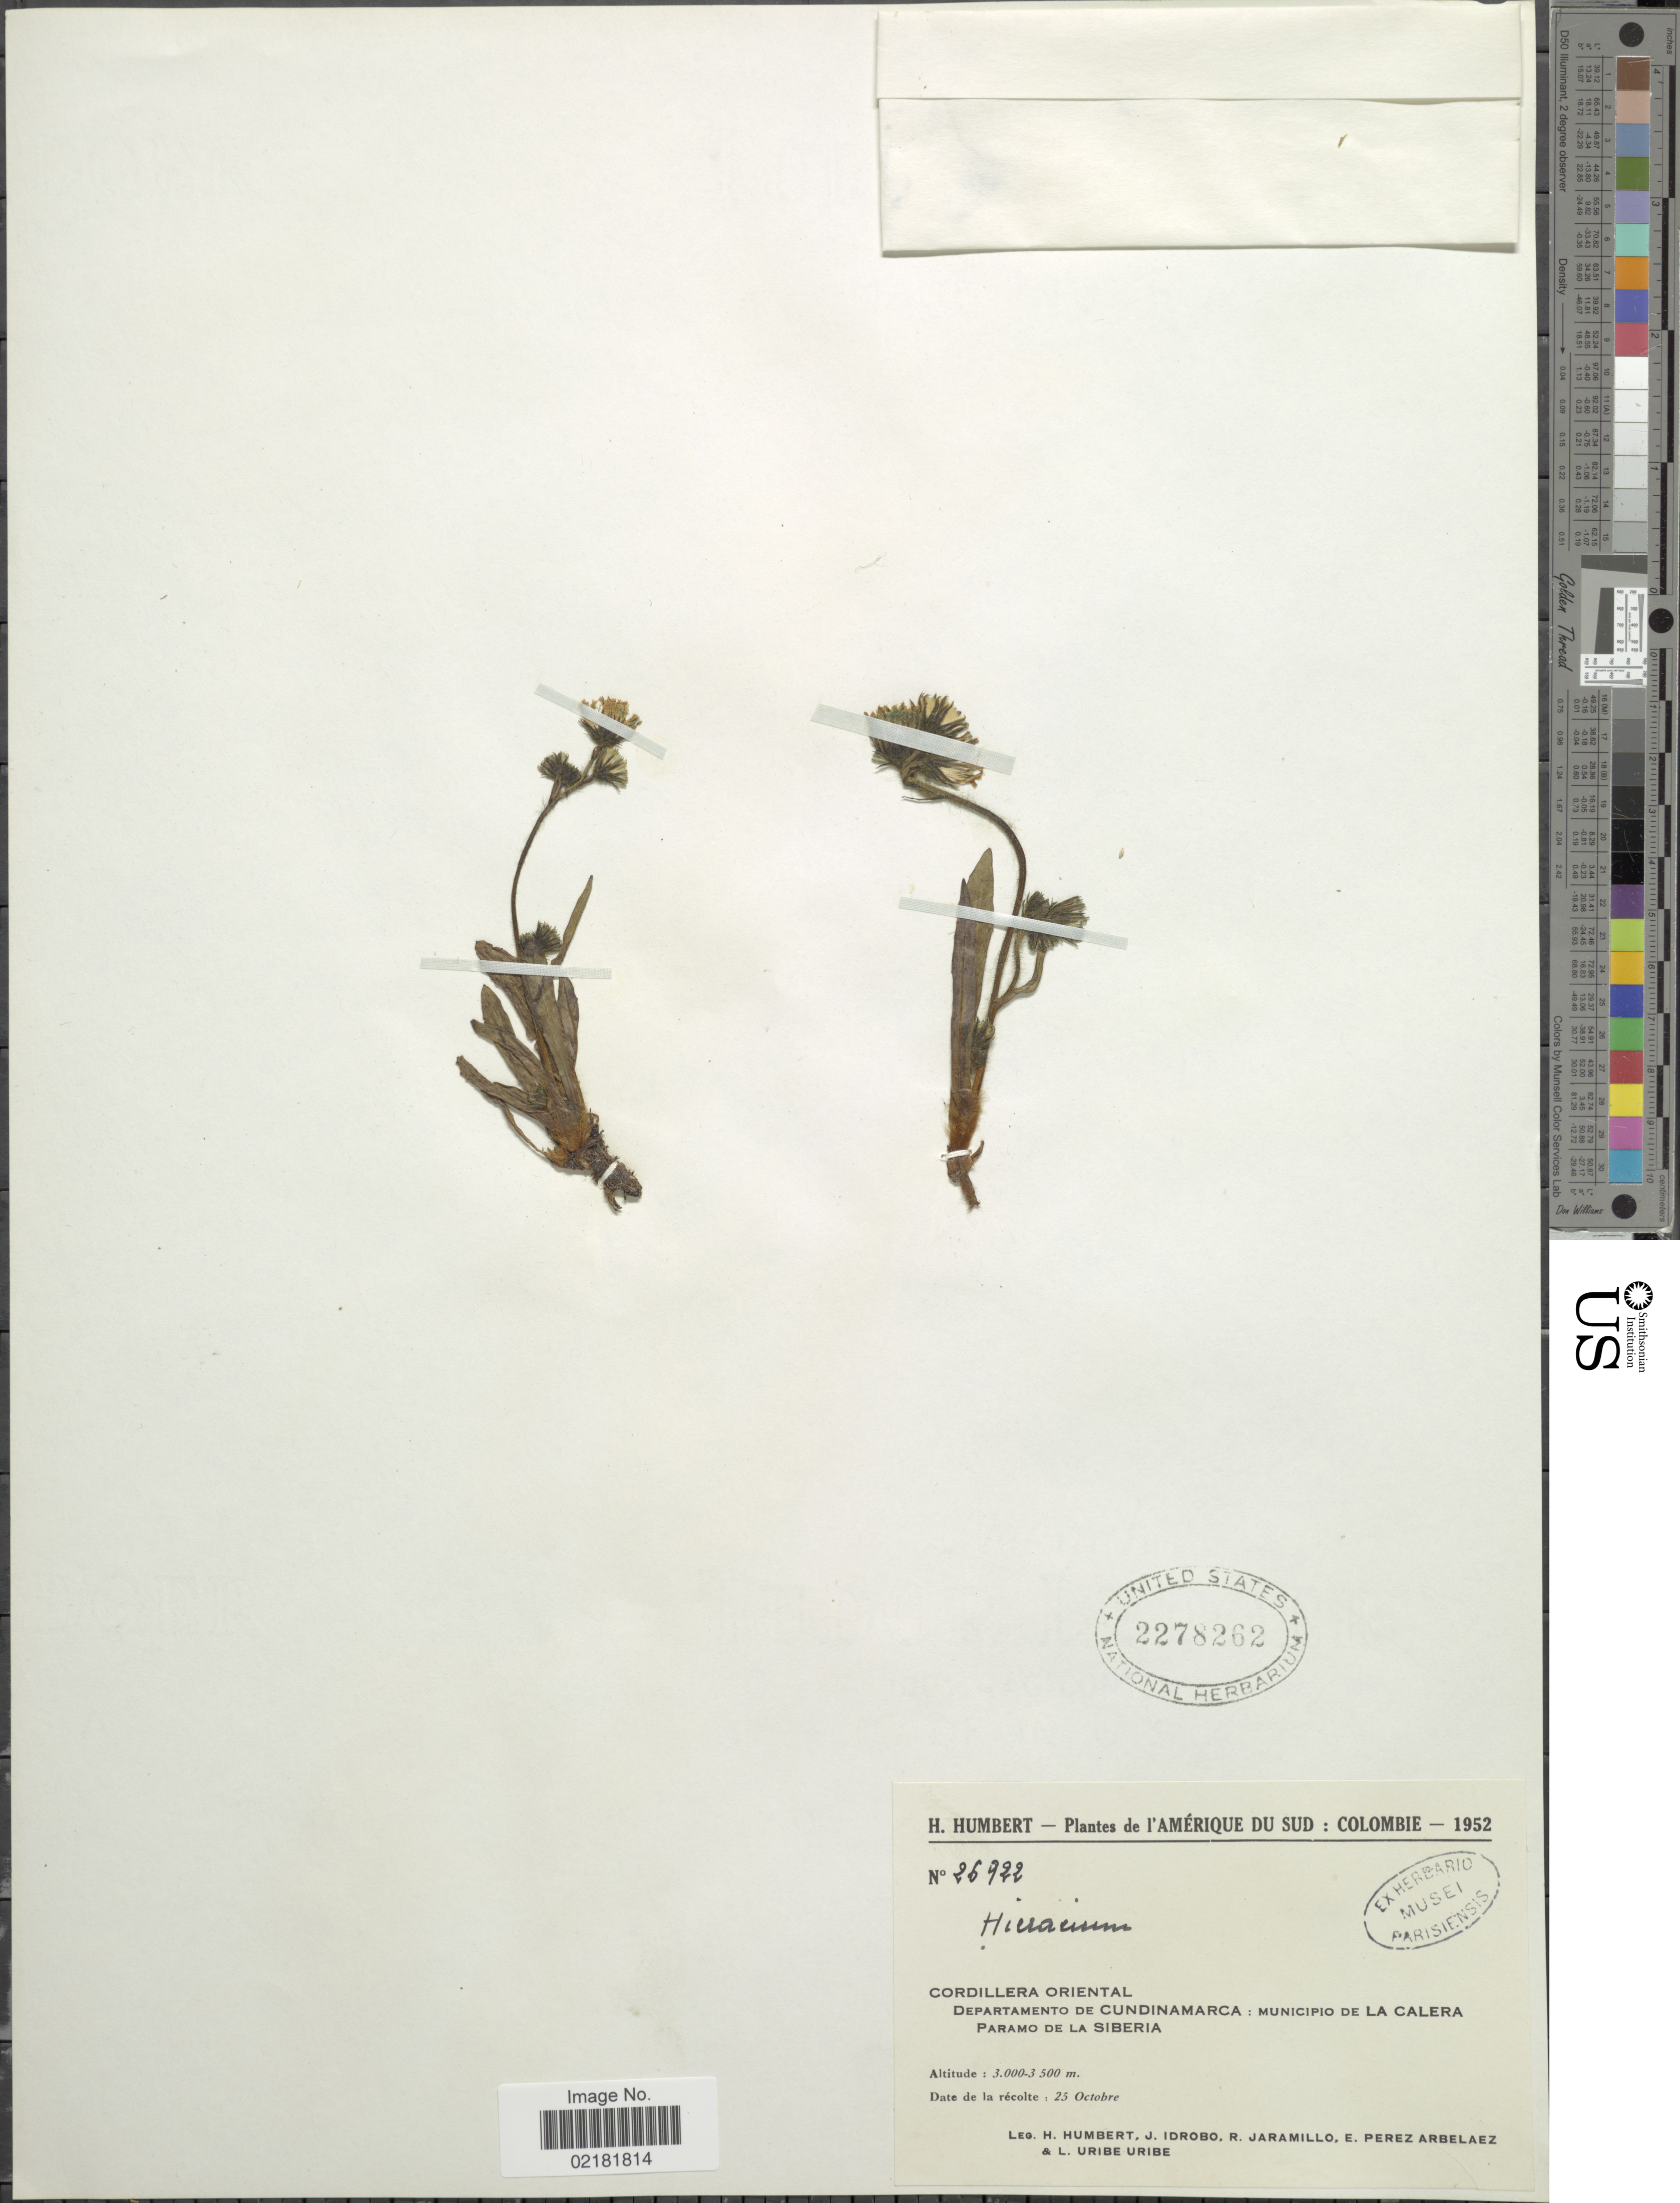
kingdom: Plantae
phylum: Tracheophyta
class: Magnoliopsida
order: Asterales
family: Asteraceae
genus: Hieracium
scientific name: Hieracium repandulare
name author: Druce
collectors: H. Humbert, J. M. Idrobo, R. Jaramillo M., E. Pérez Arbeláez & L. Uribe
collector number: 26922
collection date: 1952-10-25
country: Colombia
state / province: Cundinamarca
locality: Cordillera Oriental, Municipio de La Calera, Paramo de Siberia.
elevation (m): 3000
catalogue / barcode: US 2278262